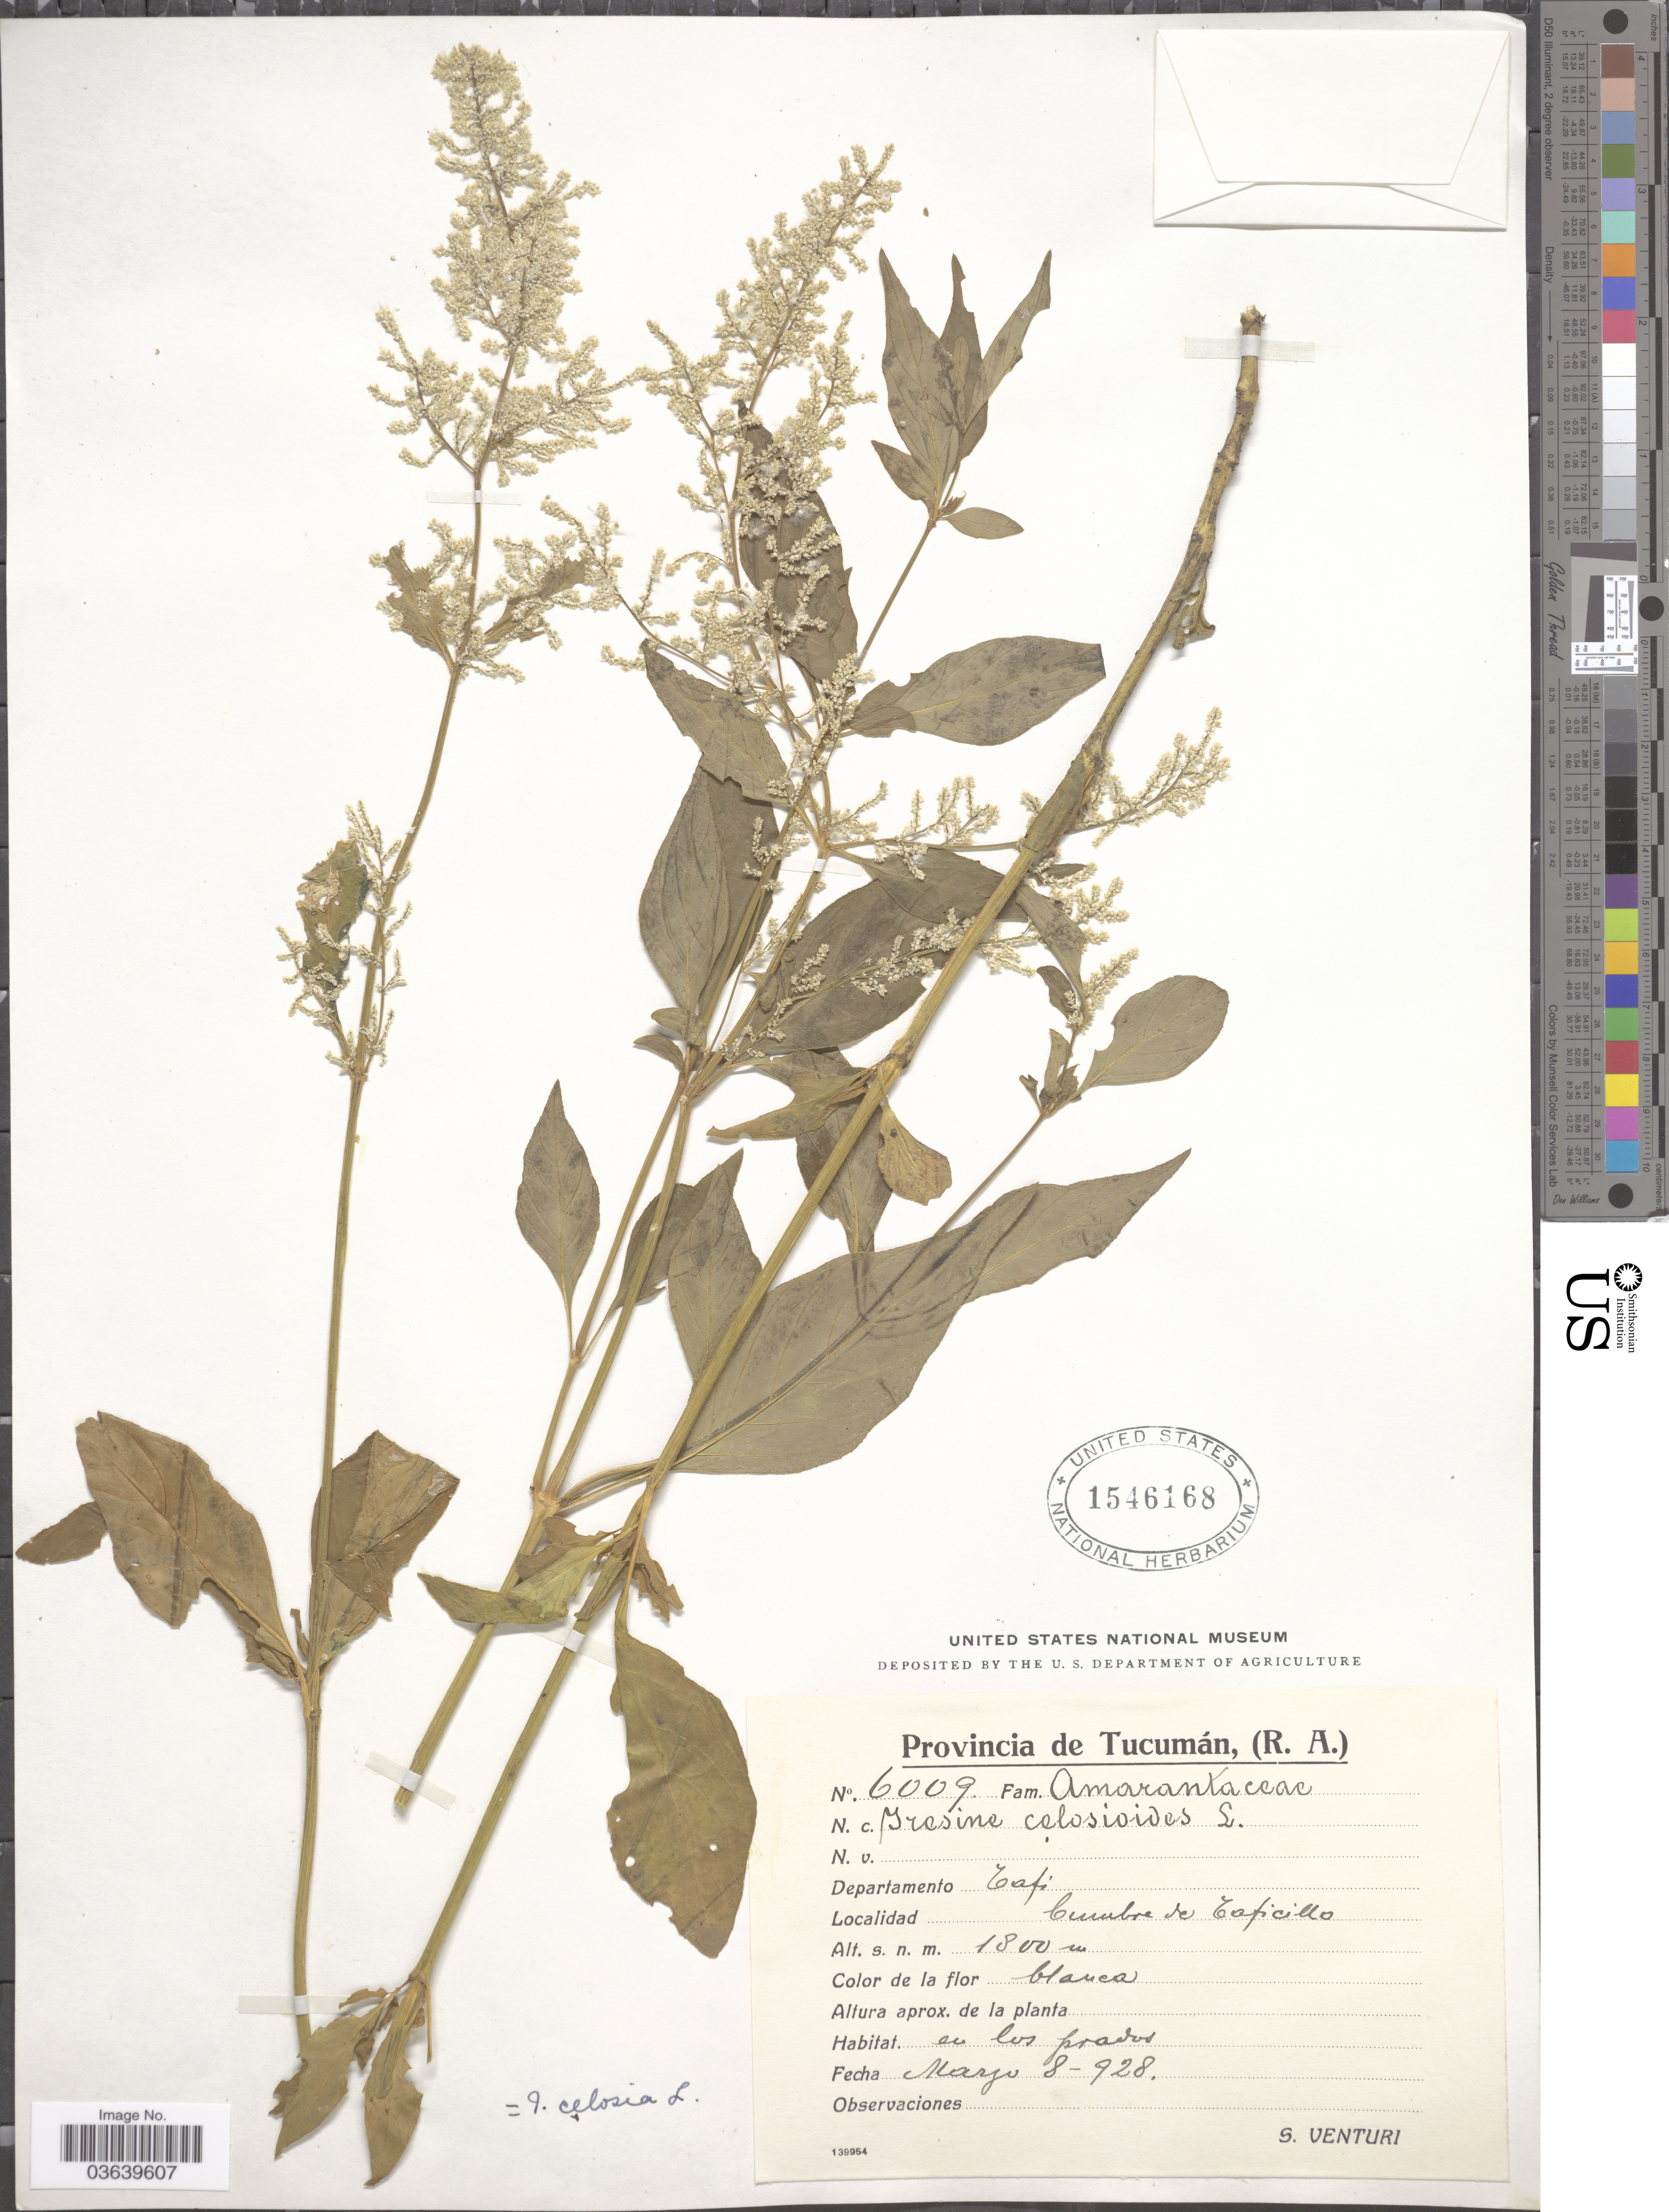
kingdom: Plantae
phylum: Tracheophyta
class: Magnoliopsida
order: Caryophyllales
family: Amaranthaceae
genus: Iresine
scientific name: Iresine diffusa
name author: Humb. & Bonpl. ex Willd.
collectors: S. Venturi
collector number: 6009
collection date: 1928-03-08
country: Argentina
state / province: Tucuman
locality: Departamento Tafi, Cumbre de Taficilla.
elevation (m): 1800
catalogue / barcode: US 1546168